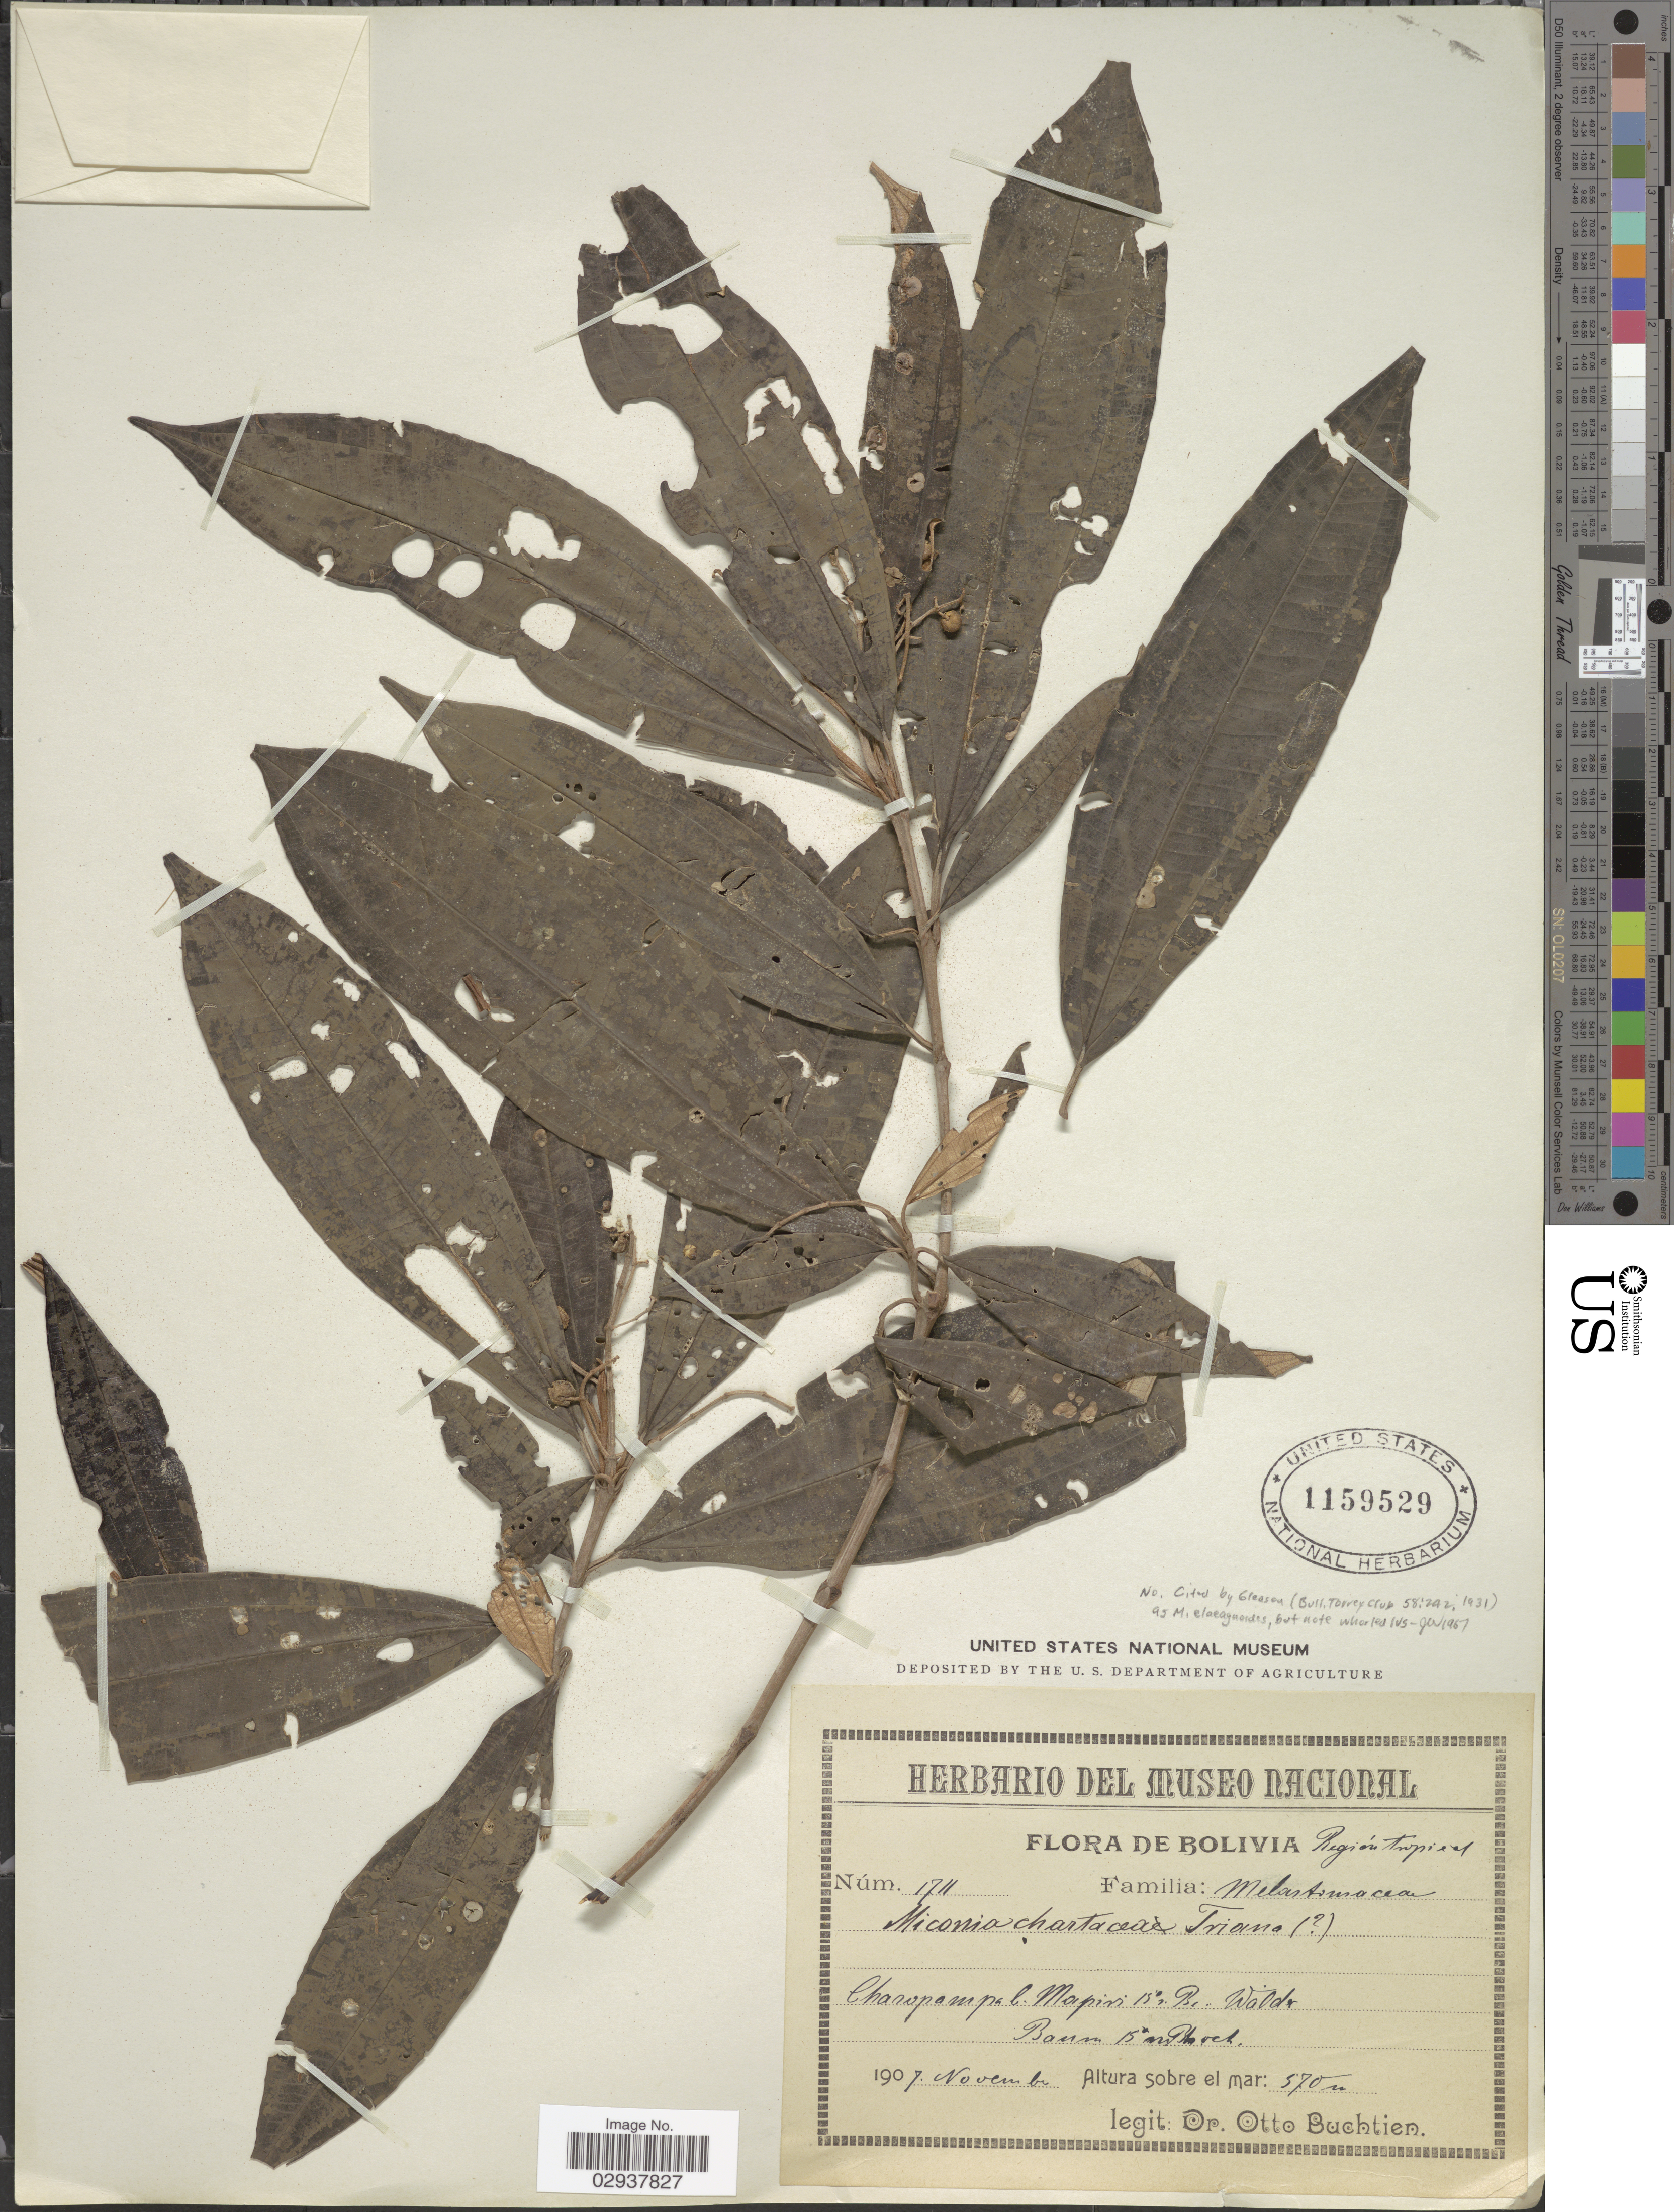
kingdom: Plantae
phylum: Tracheophyta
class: Magnoliopsida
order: Myrtales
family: Melastomataceae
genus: Miconia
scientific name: Miconia chrysophylla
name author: (Rich.) Urb.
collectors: O. Buchtien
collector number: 1711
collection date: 1907-11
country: Bolivia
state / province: La Paz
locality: Región Tropical. Charopampa. Mapiri 15° s. Br.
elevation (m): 570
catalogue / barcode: US 1159529